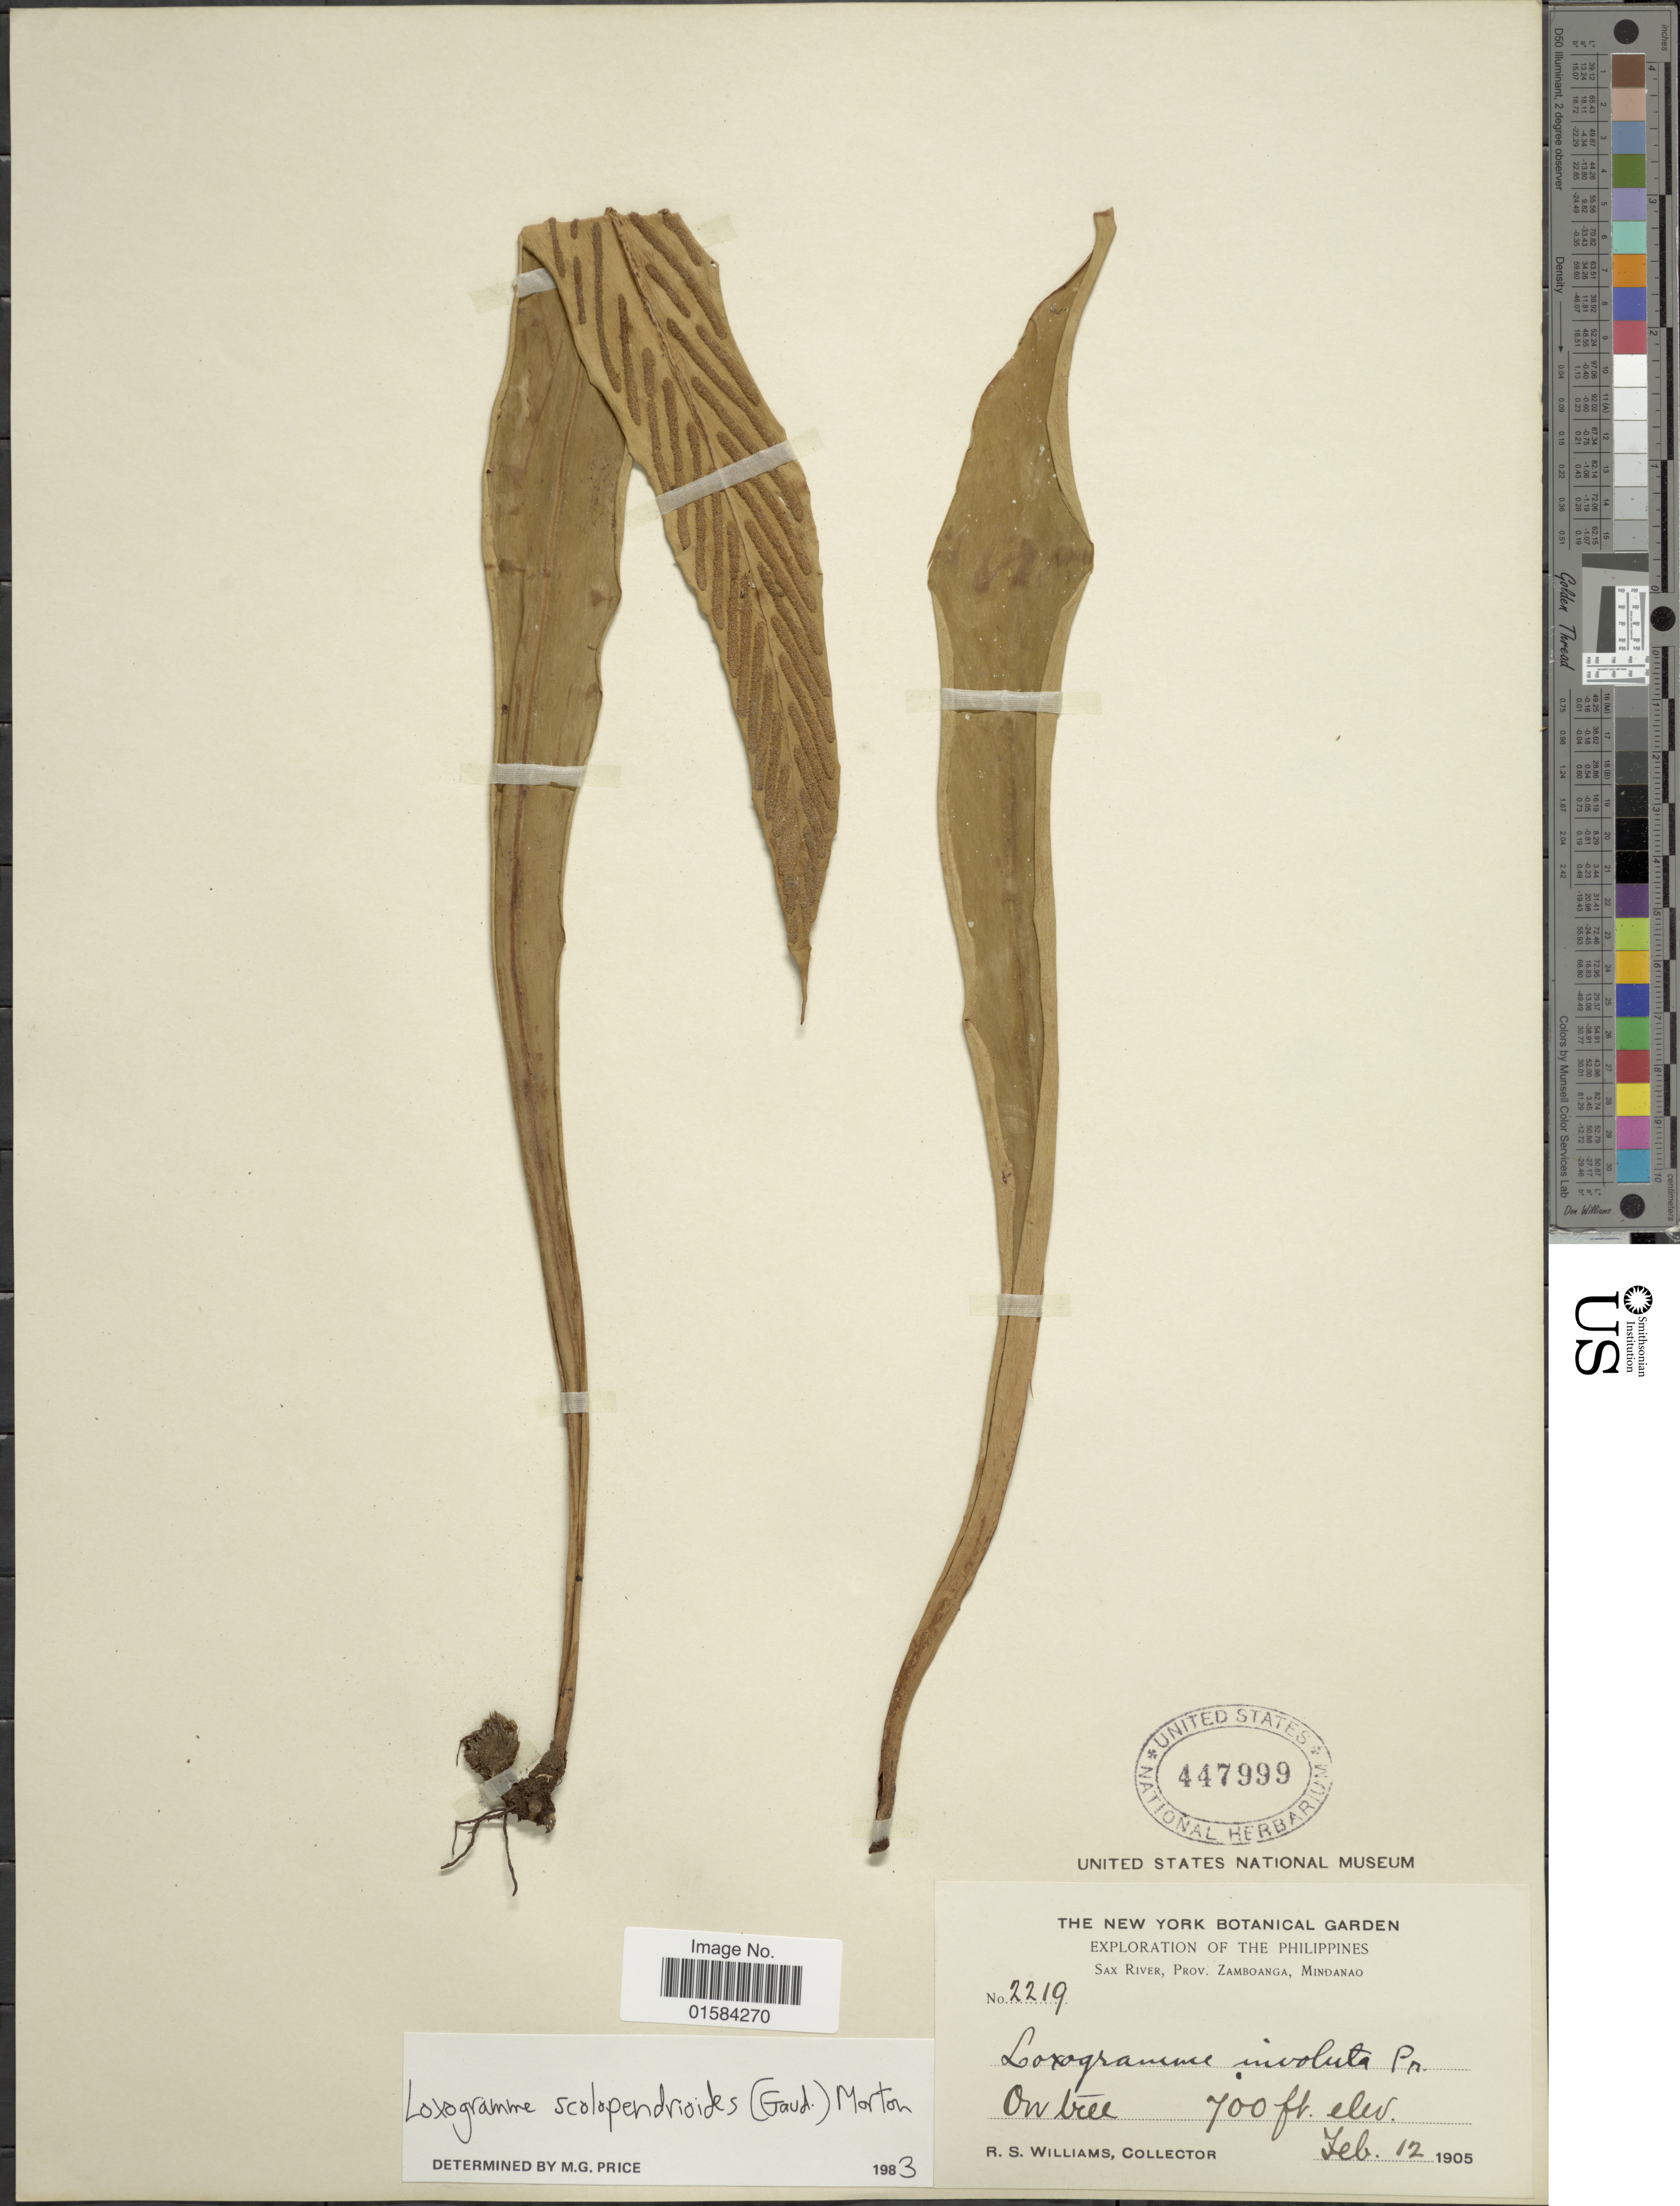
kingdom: Plantae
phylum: Tracheophyta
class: Polypodiopsida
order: Polypodiales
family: Polypodiaceae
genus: Loxogramme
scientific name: Loxogramme scolopendrioides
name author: (Gaudich.) C.V. Morton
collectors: R. S. Williams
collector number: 2219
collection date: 1905-02-12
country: Philippines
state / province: Zamboanga Peninsula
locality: Sax River, Prov. Zamboanga, Mindanao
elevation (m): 213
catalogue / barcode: US 447999